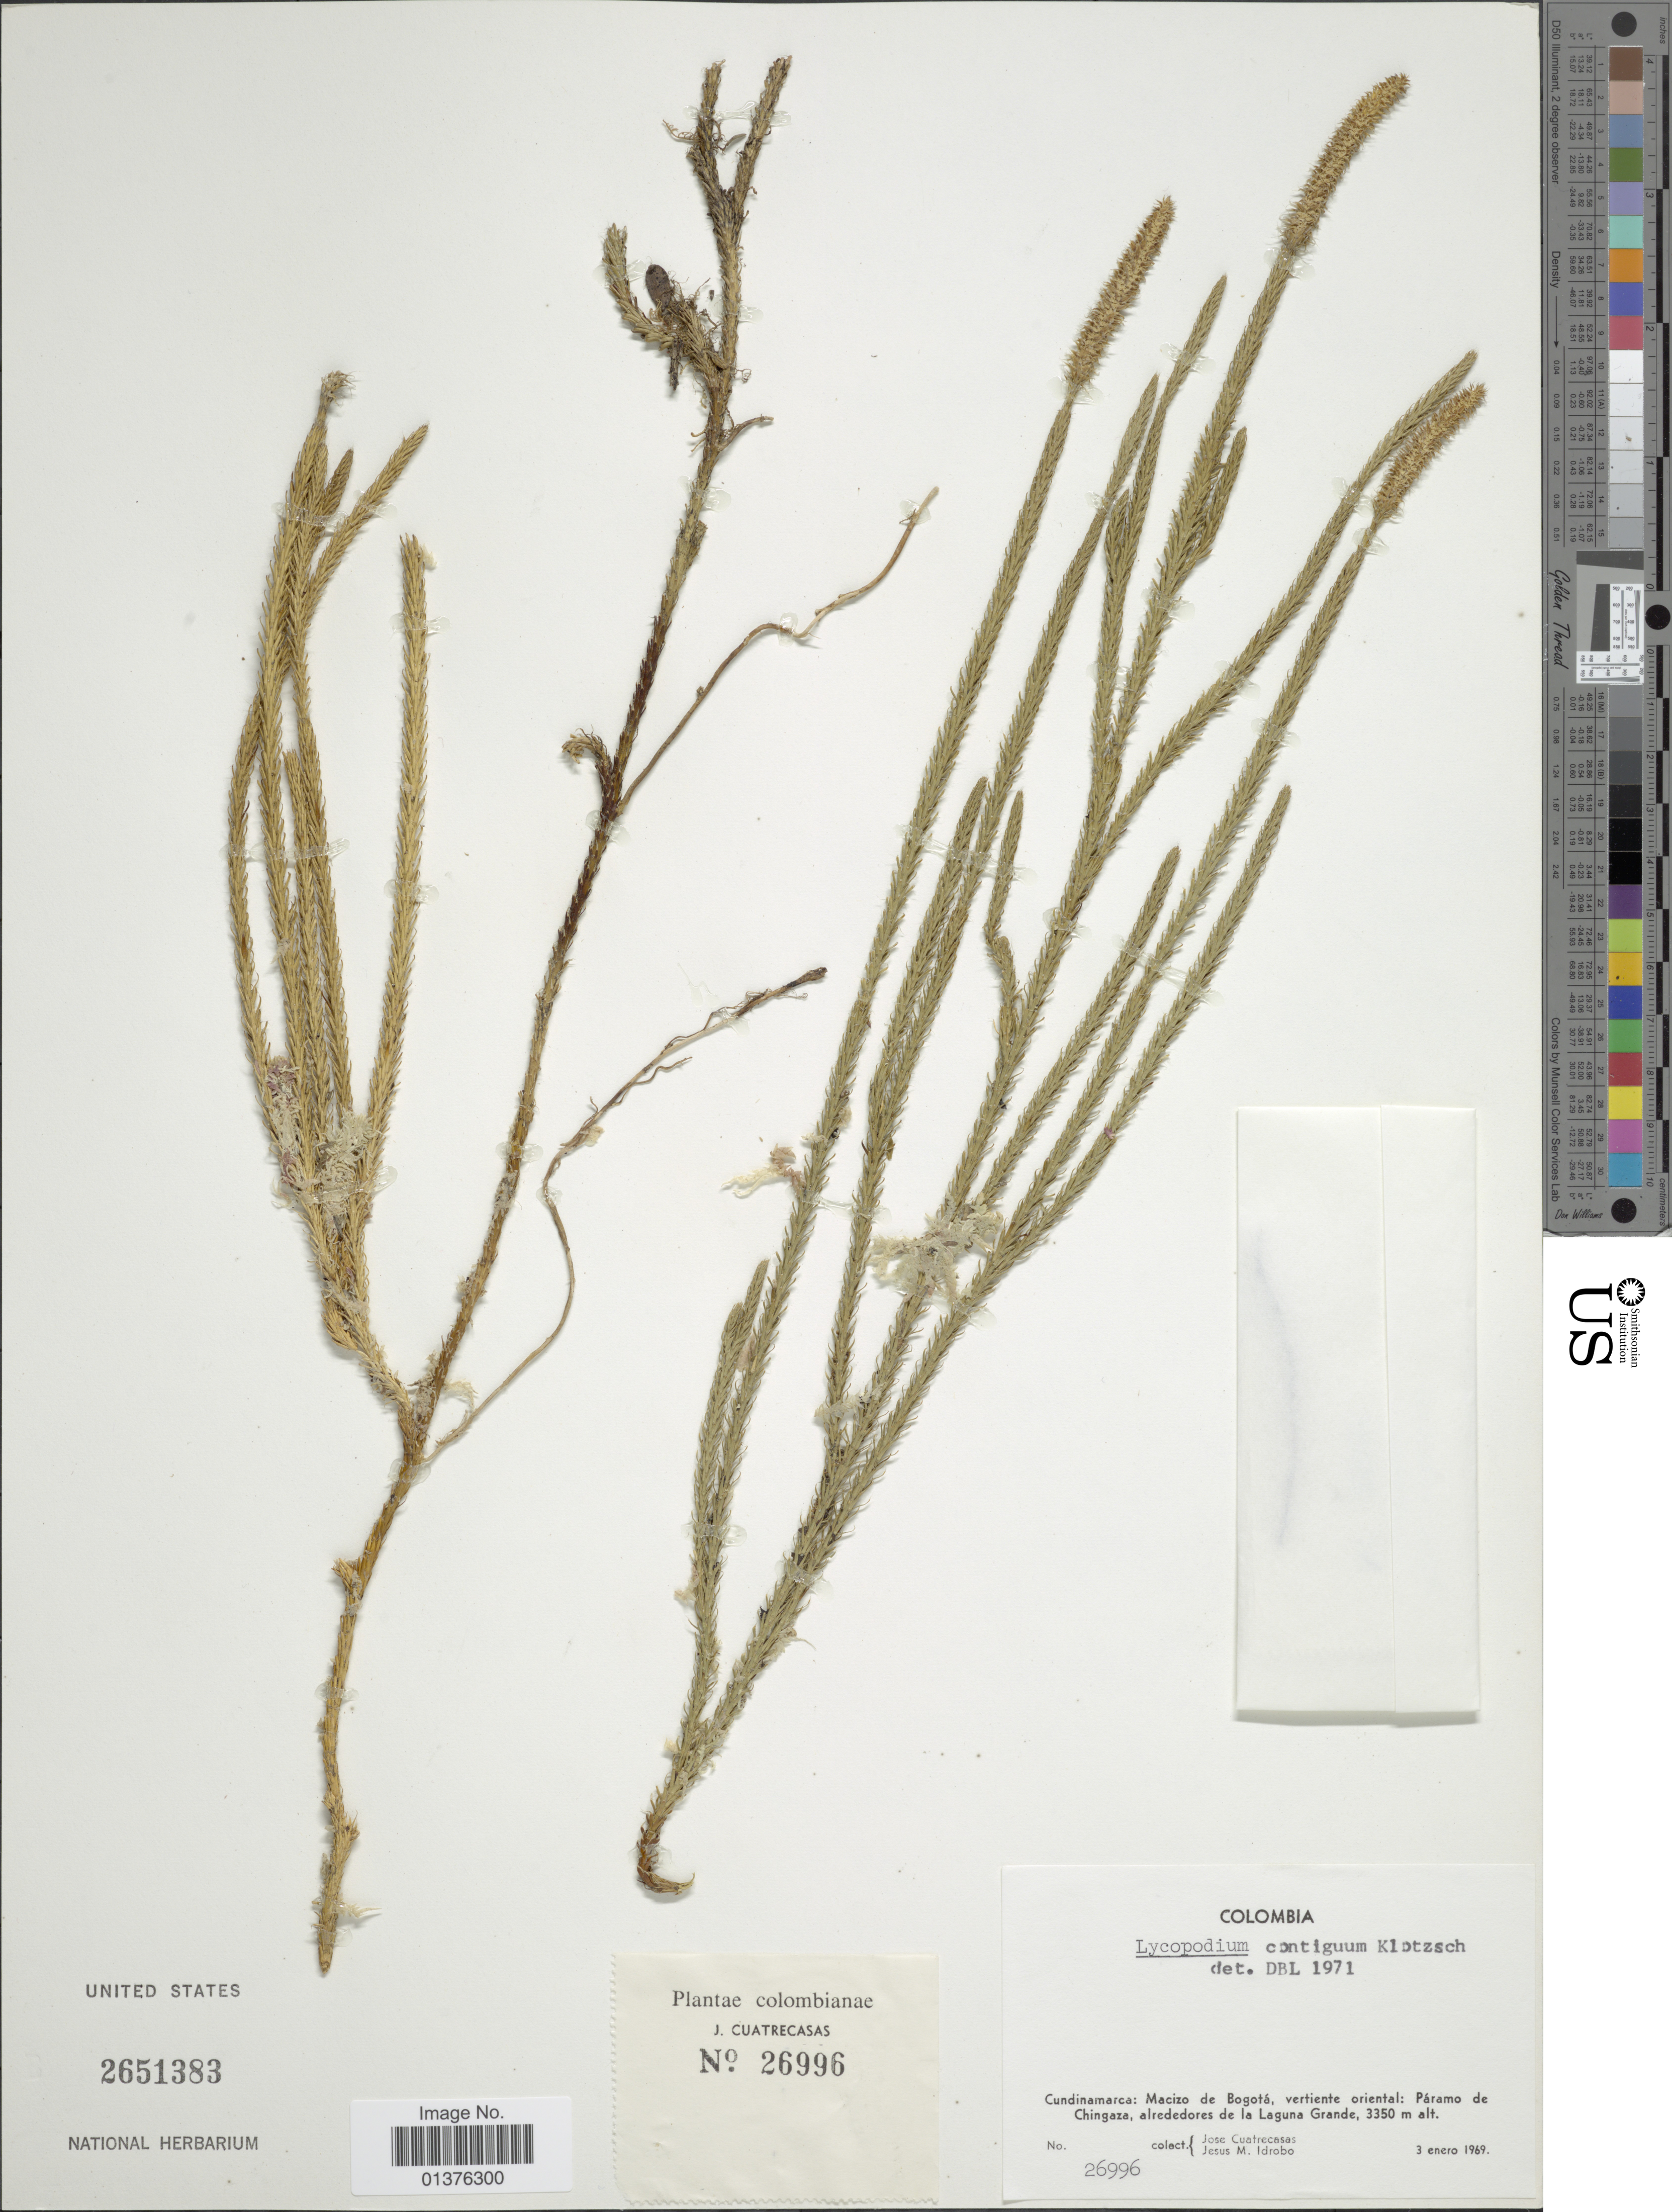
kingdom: Plantae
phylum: Tracheophyta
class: Lycopodiopsida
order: Lycopodiales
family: Lycopodiaceae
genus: Lycopodium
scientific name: Lycopodium clavatum subsp. contiguum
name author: (Klotzsch) B. Øllg.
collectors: J. Cuatrecasas & J. M. Idrobo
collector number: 26996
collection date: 1969-01-03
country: Colombia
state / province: Cundinamarca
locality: Macizo de Bogotá, vertiente oriental: Paramo de Chingaza, alrededores de la Laguna Grande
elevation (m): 3350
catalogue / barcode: US 2651383